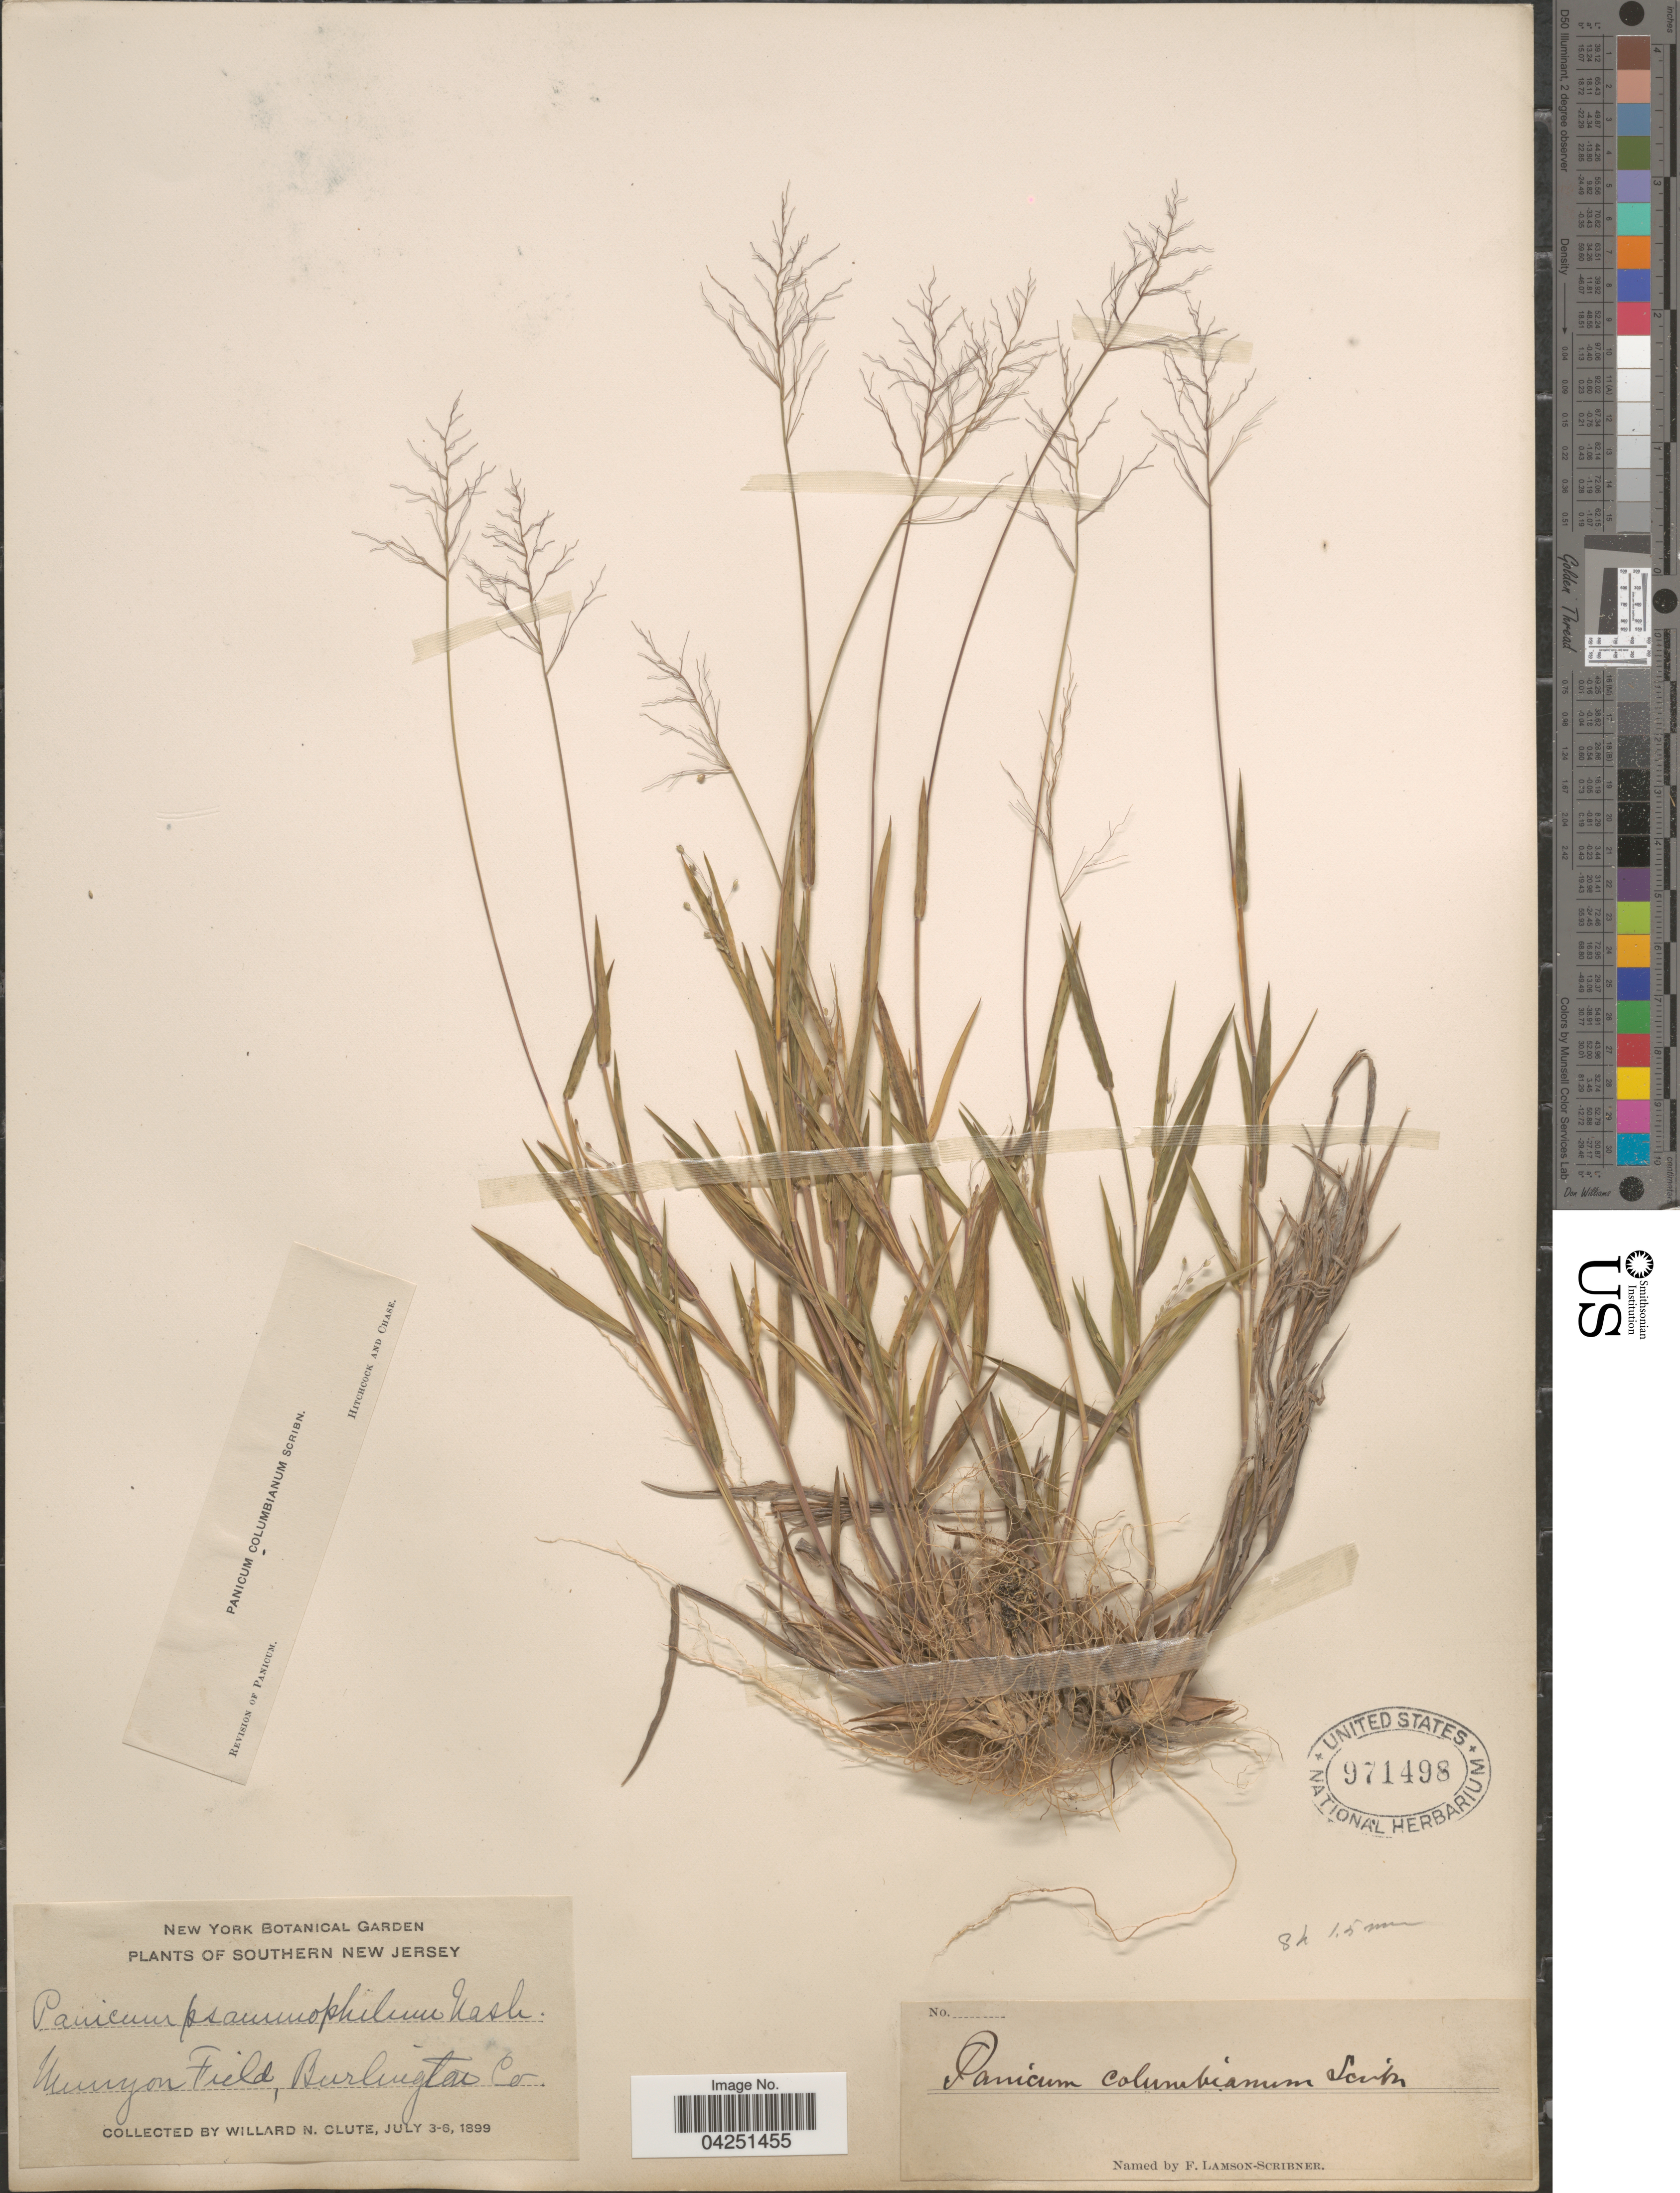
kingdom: Plantae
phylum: Tracheophyta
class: Liliopsida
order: Poales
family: Poaceae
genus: Dichanthelium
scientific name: Dichanthelium acuminatum var. acuminatum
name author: (Sw.) Gould & C.A. Clark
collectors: W. N. Clute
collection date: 1899-07-03/1899-07-06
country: United States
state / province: New Jersey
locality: Southern New Jersey. Munyon Field, Burlington Co.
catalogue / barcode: US 971498